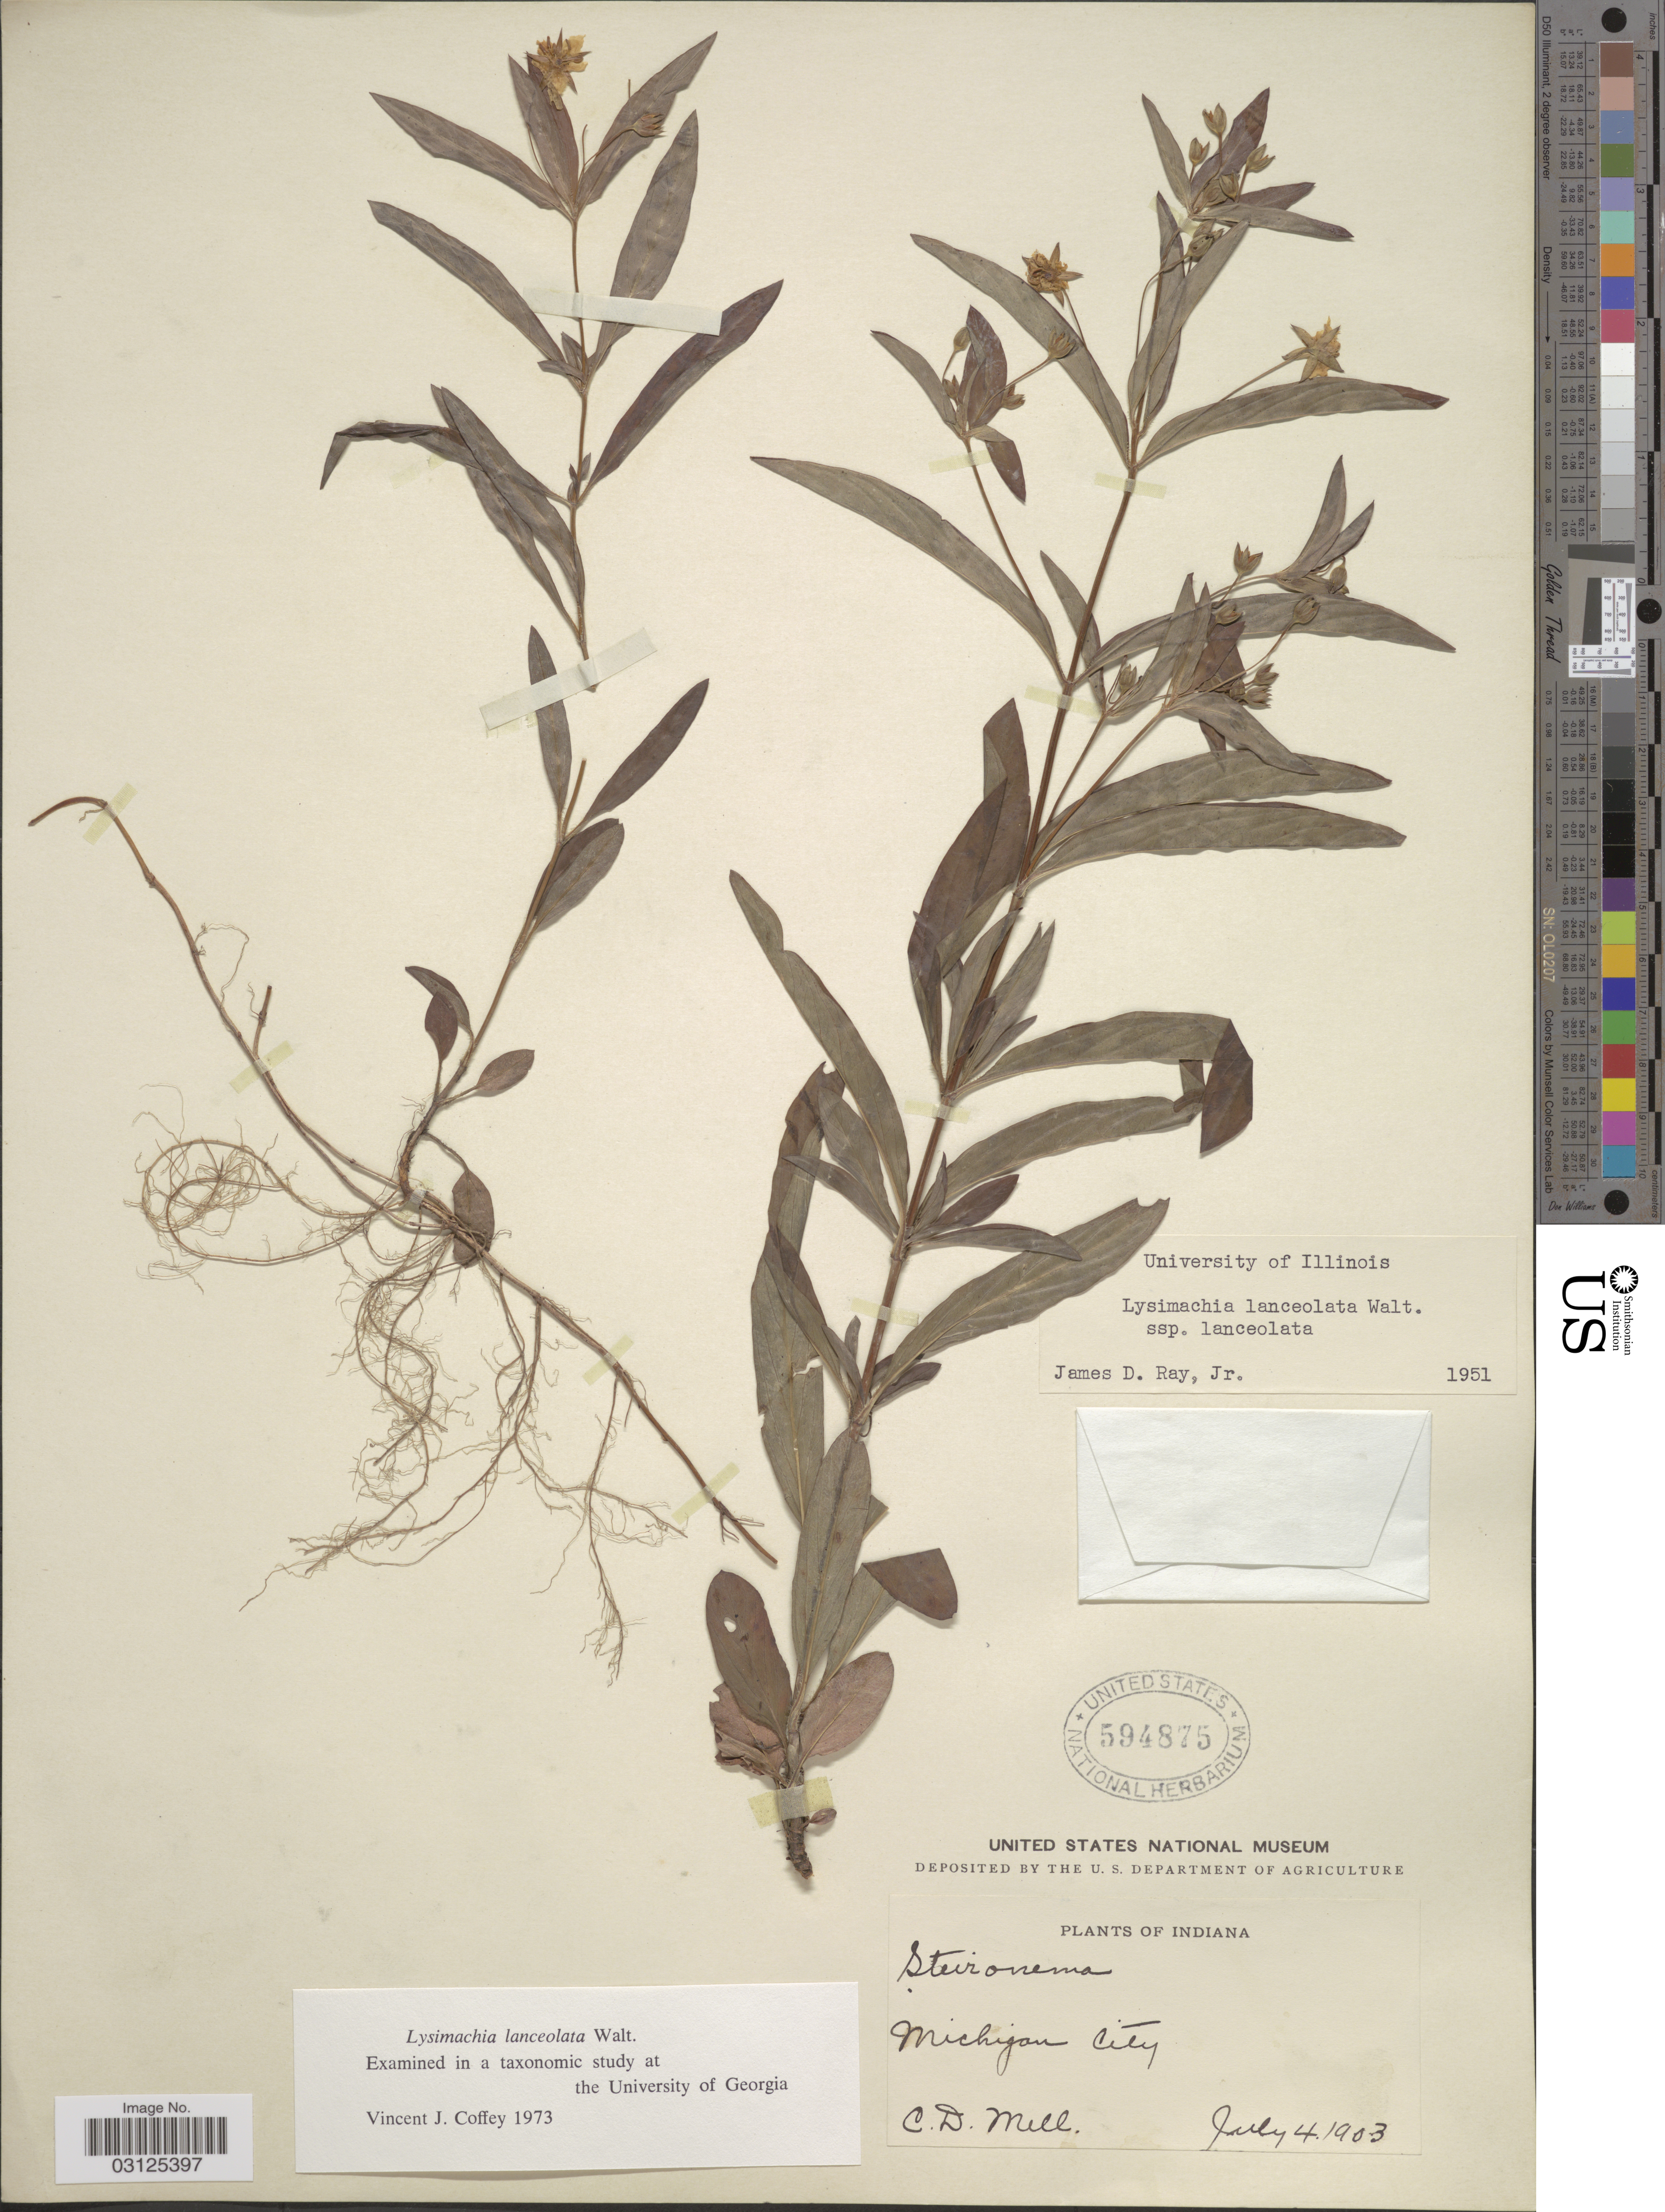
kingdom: Plantae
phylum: Tracheophyta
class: Magnoliopsida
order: Ericales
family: Primulaceae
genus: Lysimachia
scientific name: Lysimachia lanceolata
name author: Walter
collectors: C. D. Mell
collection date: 1903-07-04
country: United States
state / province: Indiana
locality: Michigan City.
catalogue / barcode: US 594875